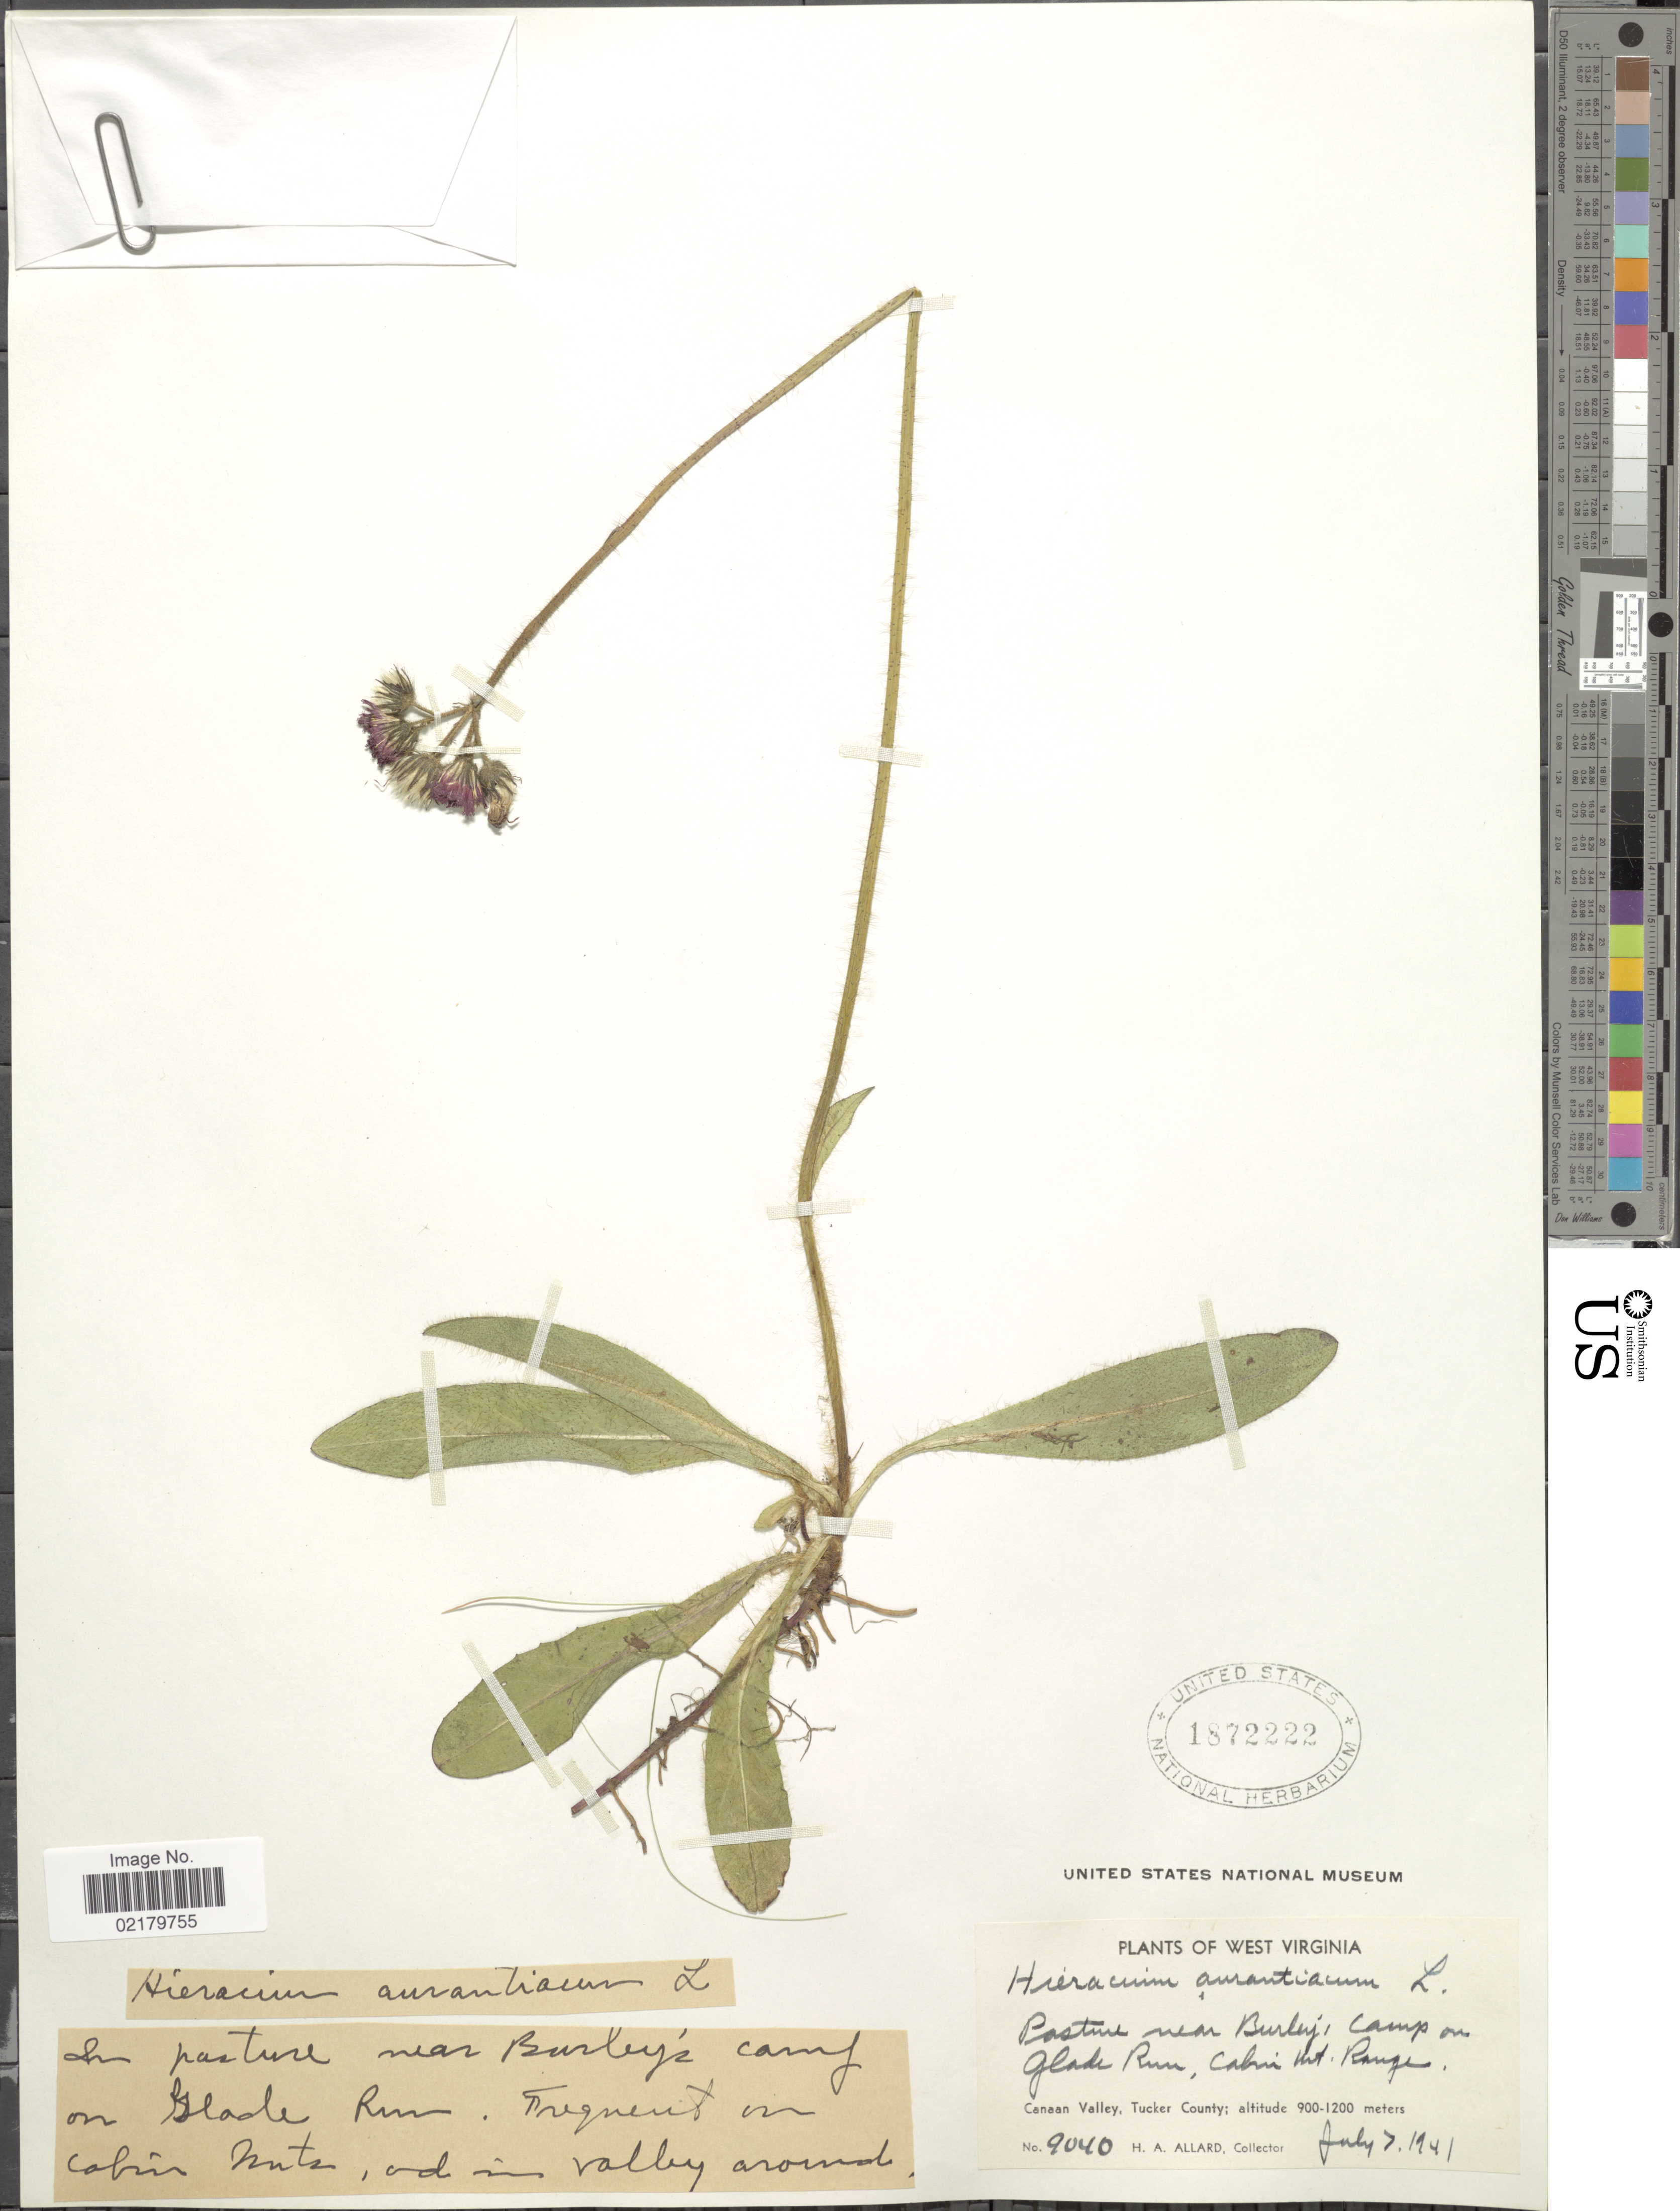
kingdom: Plantae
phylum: Tracheophyta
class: Magnoliopsida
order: Asterales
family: Asteraceae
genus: Pilosella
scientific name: Pilosella aurantiaca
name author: (L.) F.W. Schultz & Sch. Bip.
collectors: H. A. Allard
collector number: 9040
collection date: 1941-07-07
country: United States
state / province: West Virginia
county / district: Tucker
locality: Pasture near Burley, camp on Glade Run, Cabin Mt Range. Canaan Valley, Tucker County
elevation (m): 900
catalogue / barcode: US 1872222